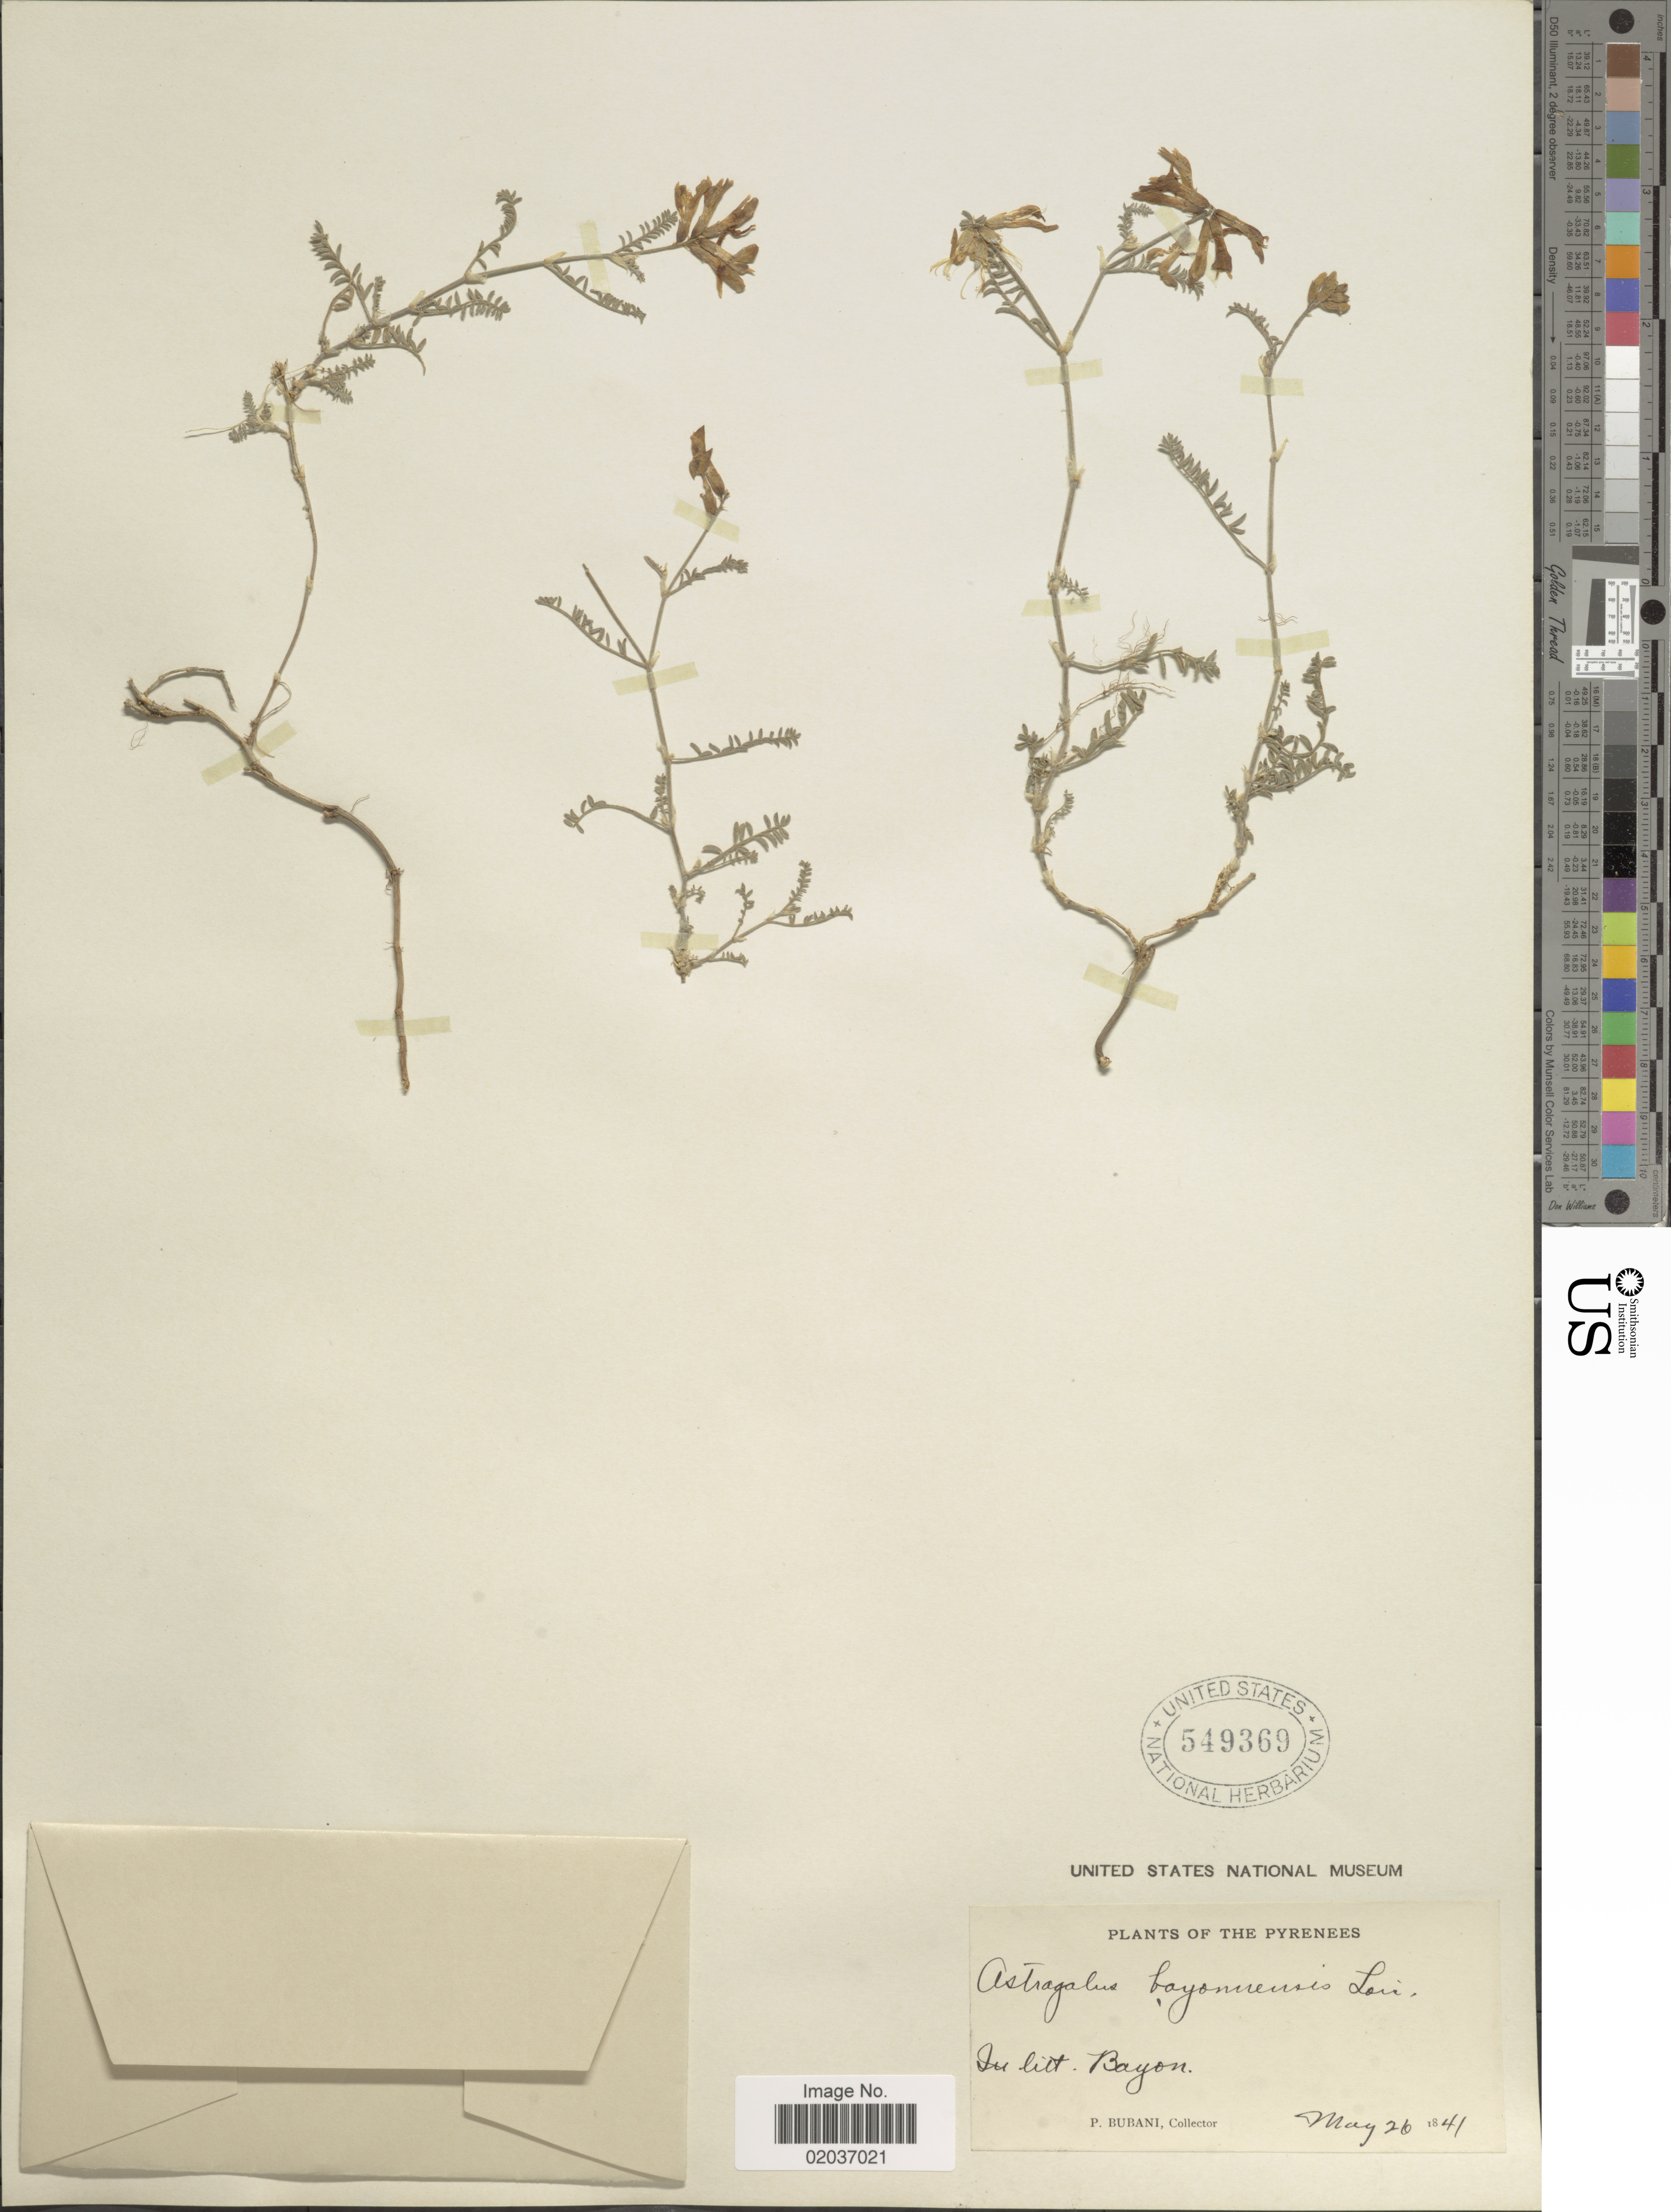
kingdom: Plantae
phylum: Tracheophyta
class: Magnoliopsida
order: Fabales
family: Fabaceae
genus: Astragalus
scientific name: Astragalus baionensis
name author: Loisel.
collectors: P. Bubani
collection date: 1841-05-26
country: France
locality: Pyrenees. In litt. Bayon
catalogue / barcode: US 549369